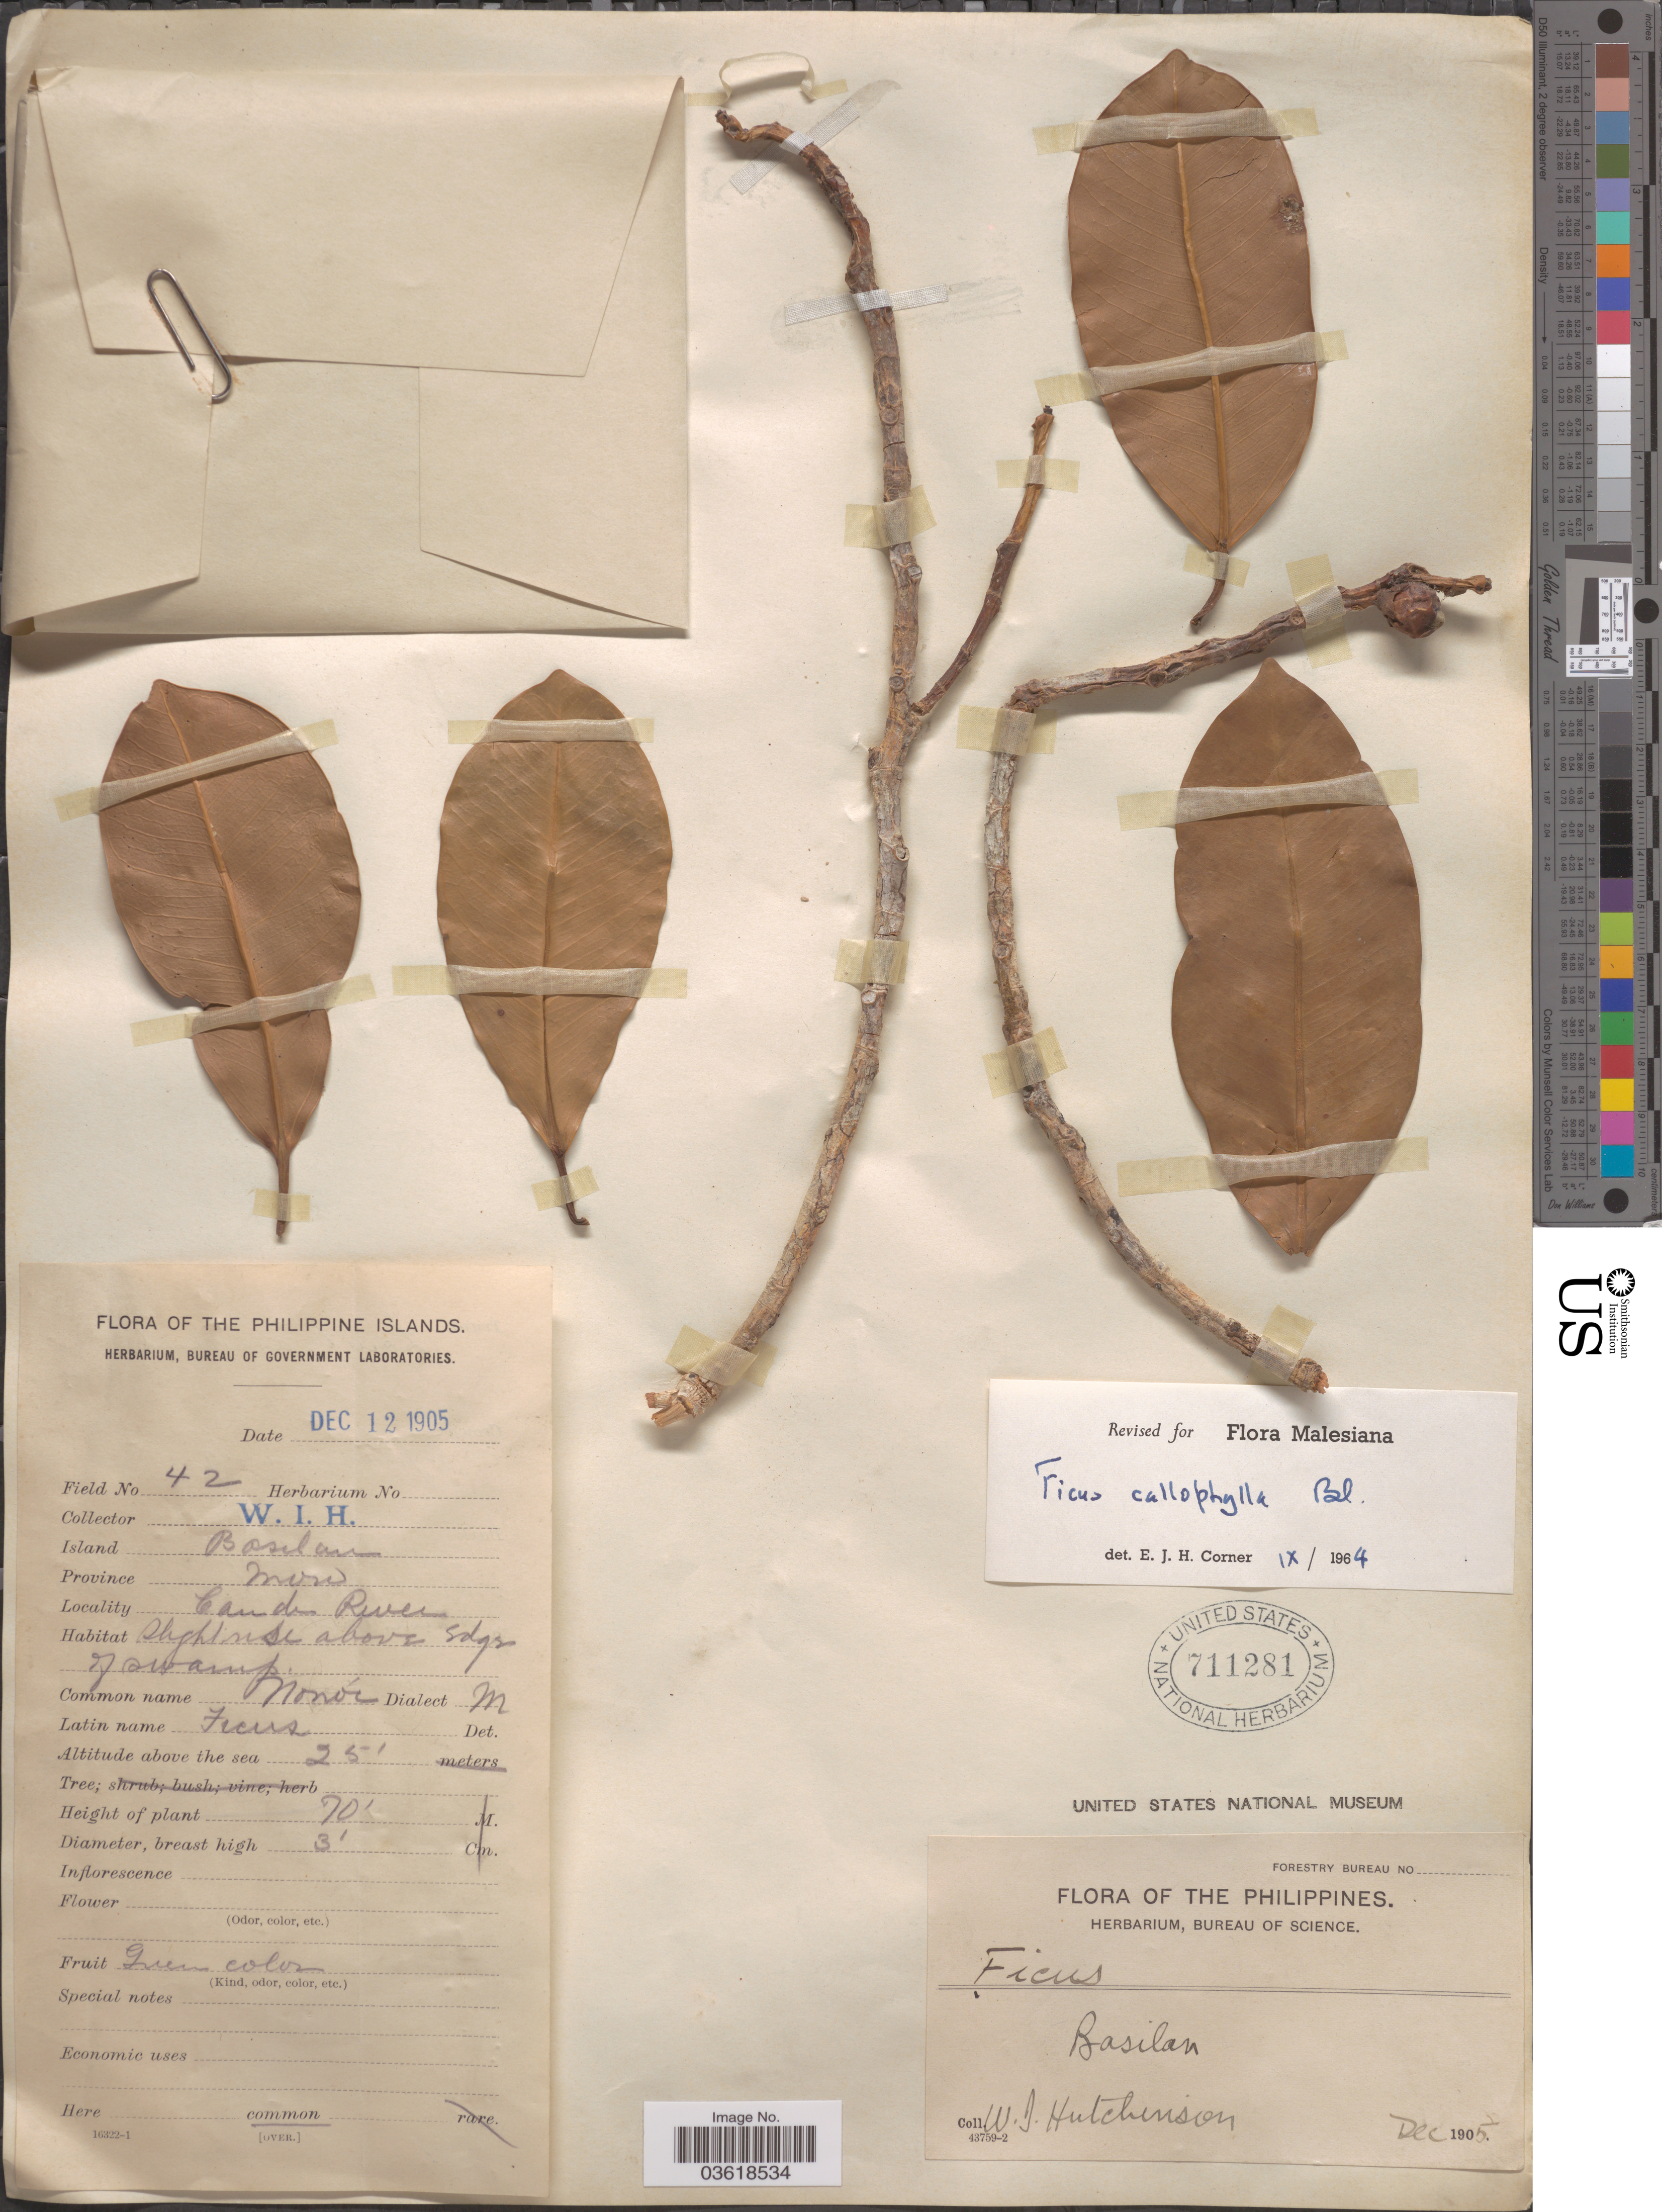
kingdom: Plantae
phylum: Tracheophyta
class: Magnoliopsida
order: Rosales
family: Moraceae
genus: Ficus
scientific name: Ficus callophylla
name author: Blume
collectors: W. I. Hutchinson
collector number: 42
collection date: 1905-12-12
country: Philippines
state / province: Muslim Mindanao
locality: The Philippine Islands. Island Basilan. Province Mon*. Camden* River.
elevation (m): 8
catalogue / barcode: US 711281